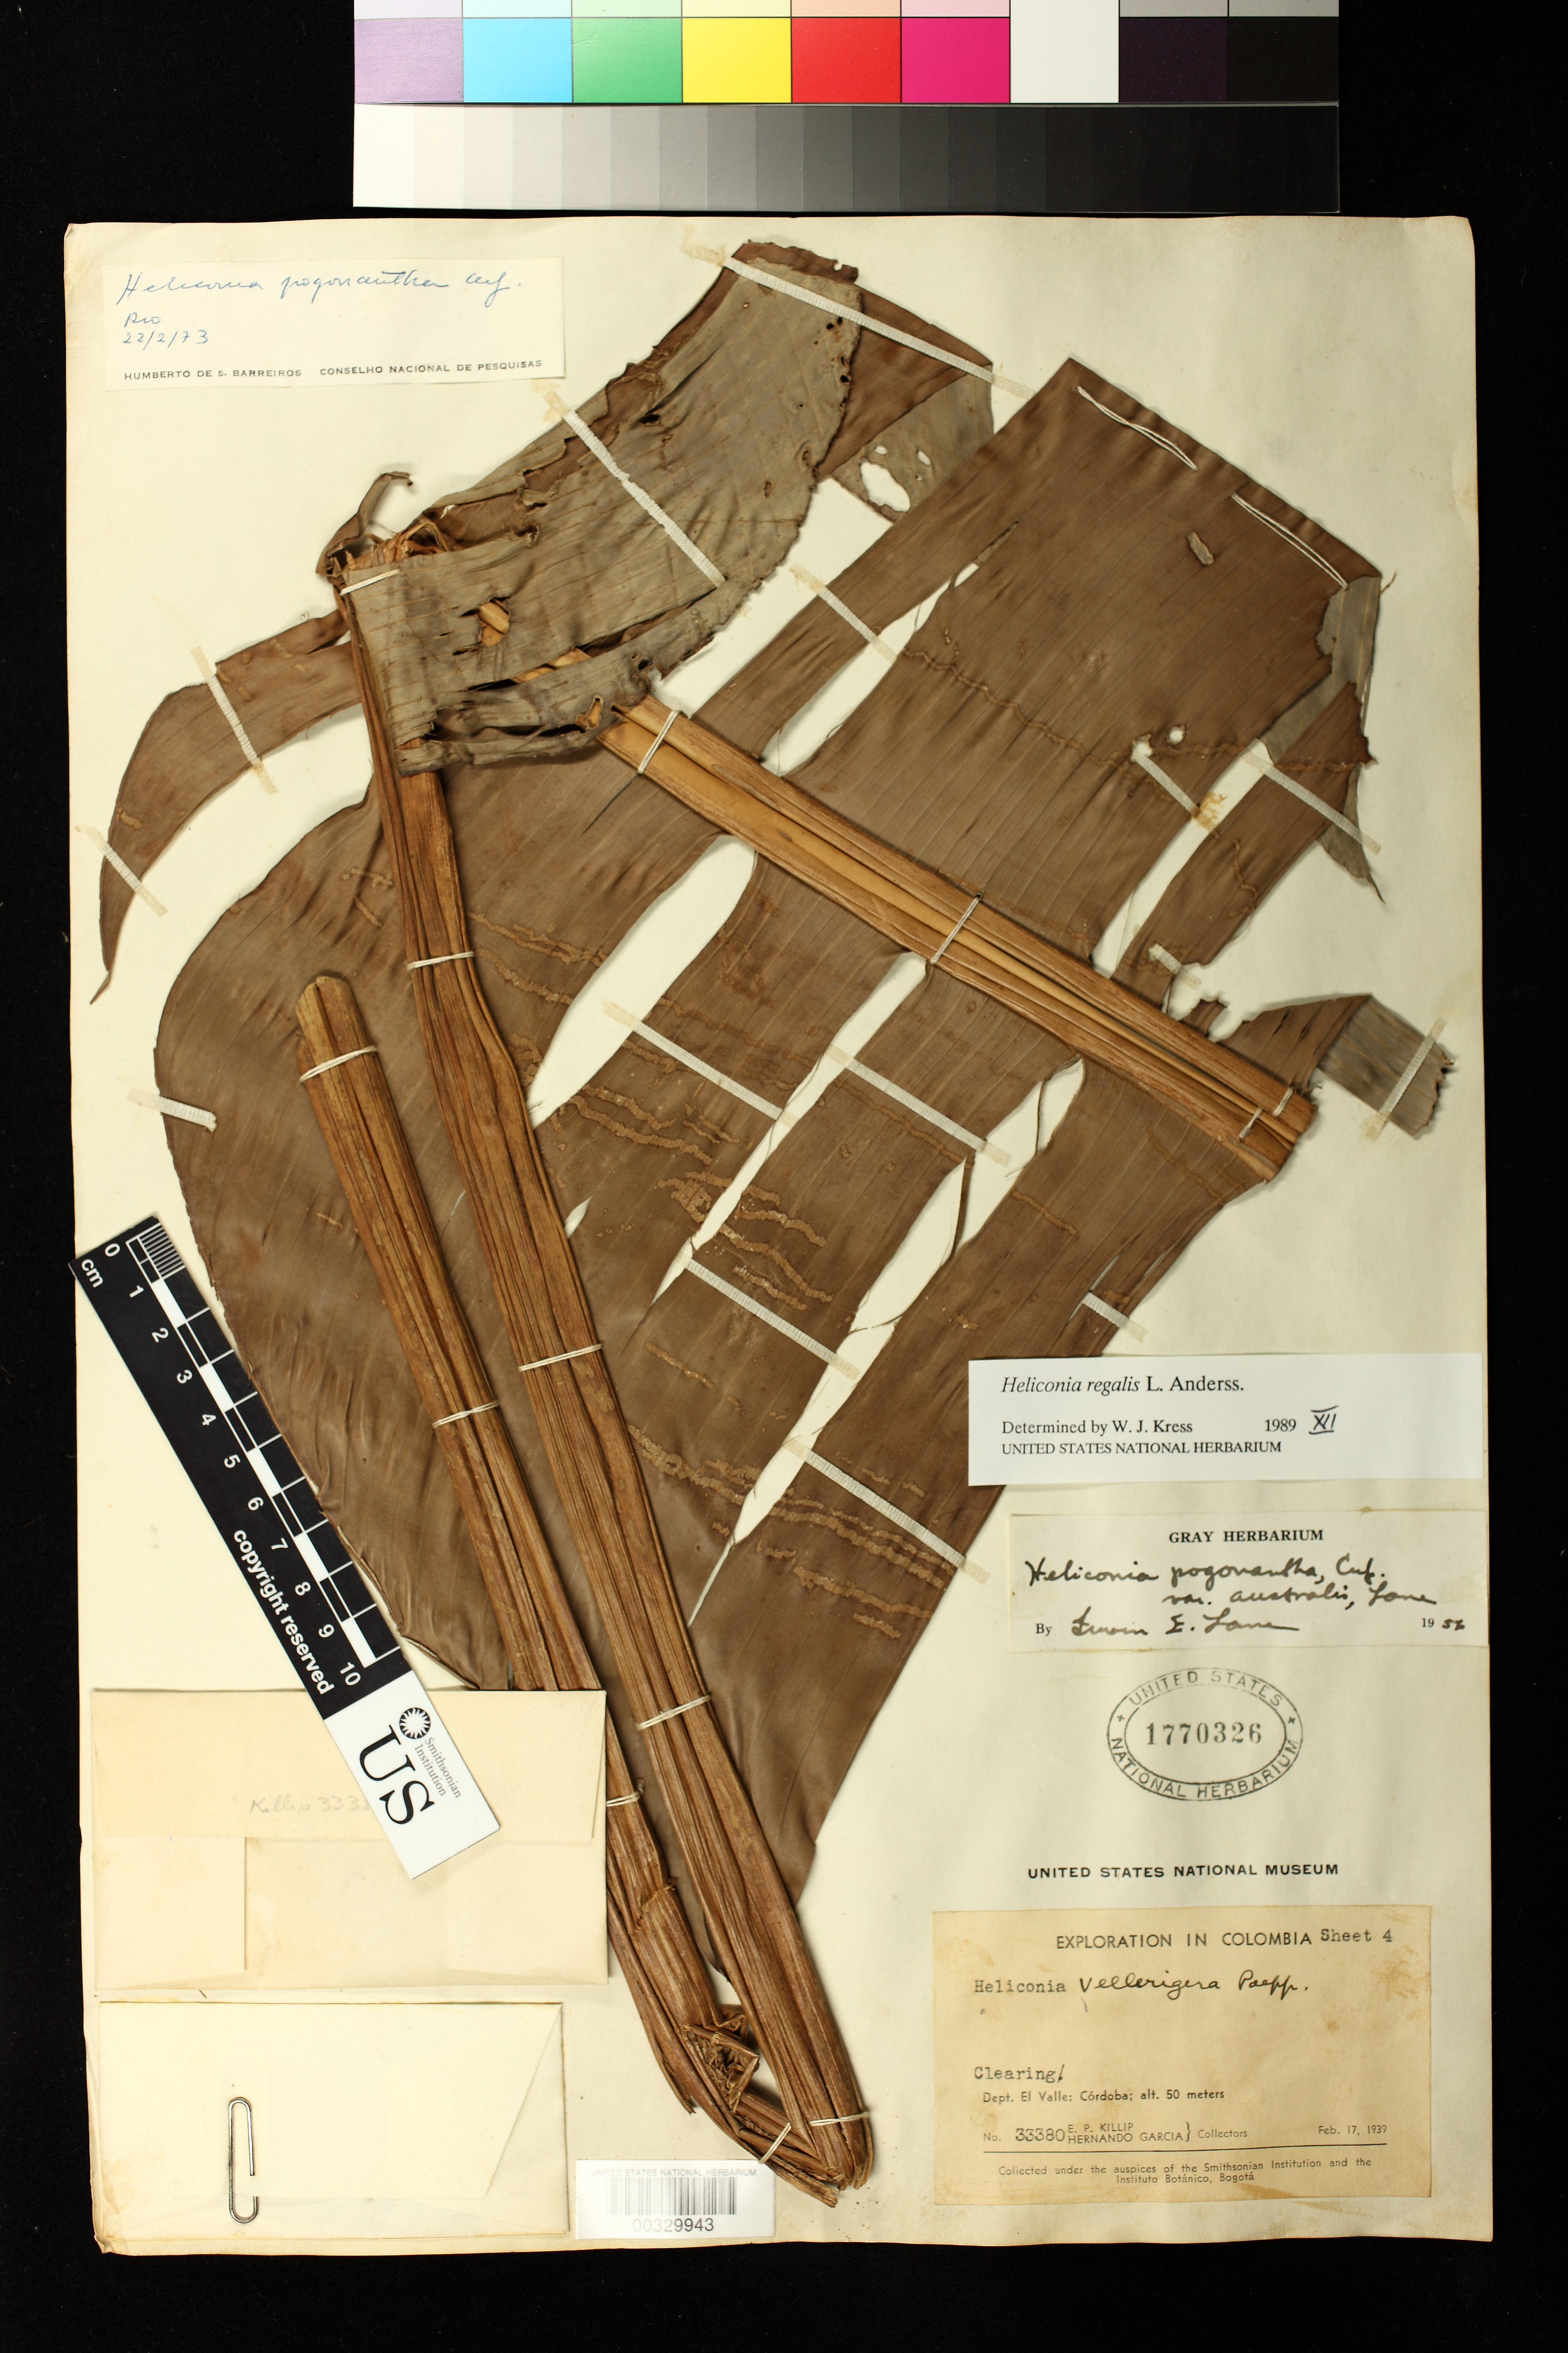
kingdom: Plantae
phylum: Tracheophyta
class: Liliopsida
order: Zingiberales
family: Heliconiaceae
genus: Heliconia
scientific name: Heliconia regalis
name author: L. Andersson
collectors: E. P. Killip & H. Garcia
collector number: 33380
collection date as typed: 17 Feb 1939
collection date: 1939-02-17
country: Colombia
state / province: Valle del Cauca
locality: Cordoba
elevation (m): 50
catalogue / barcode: US 1770326